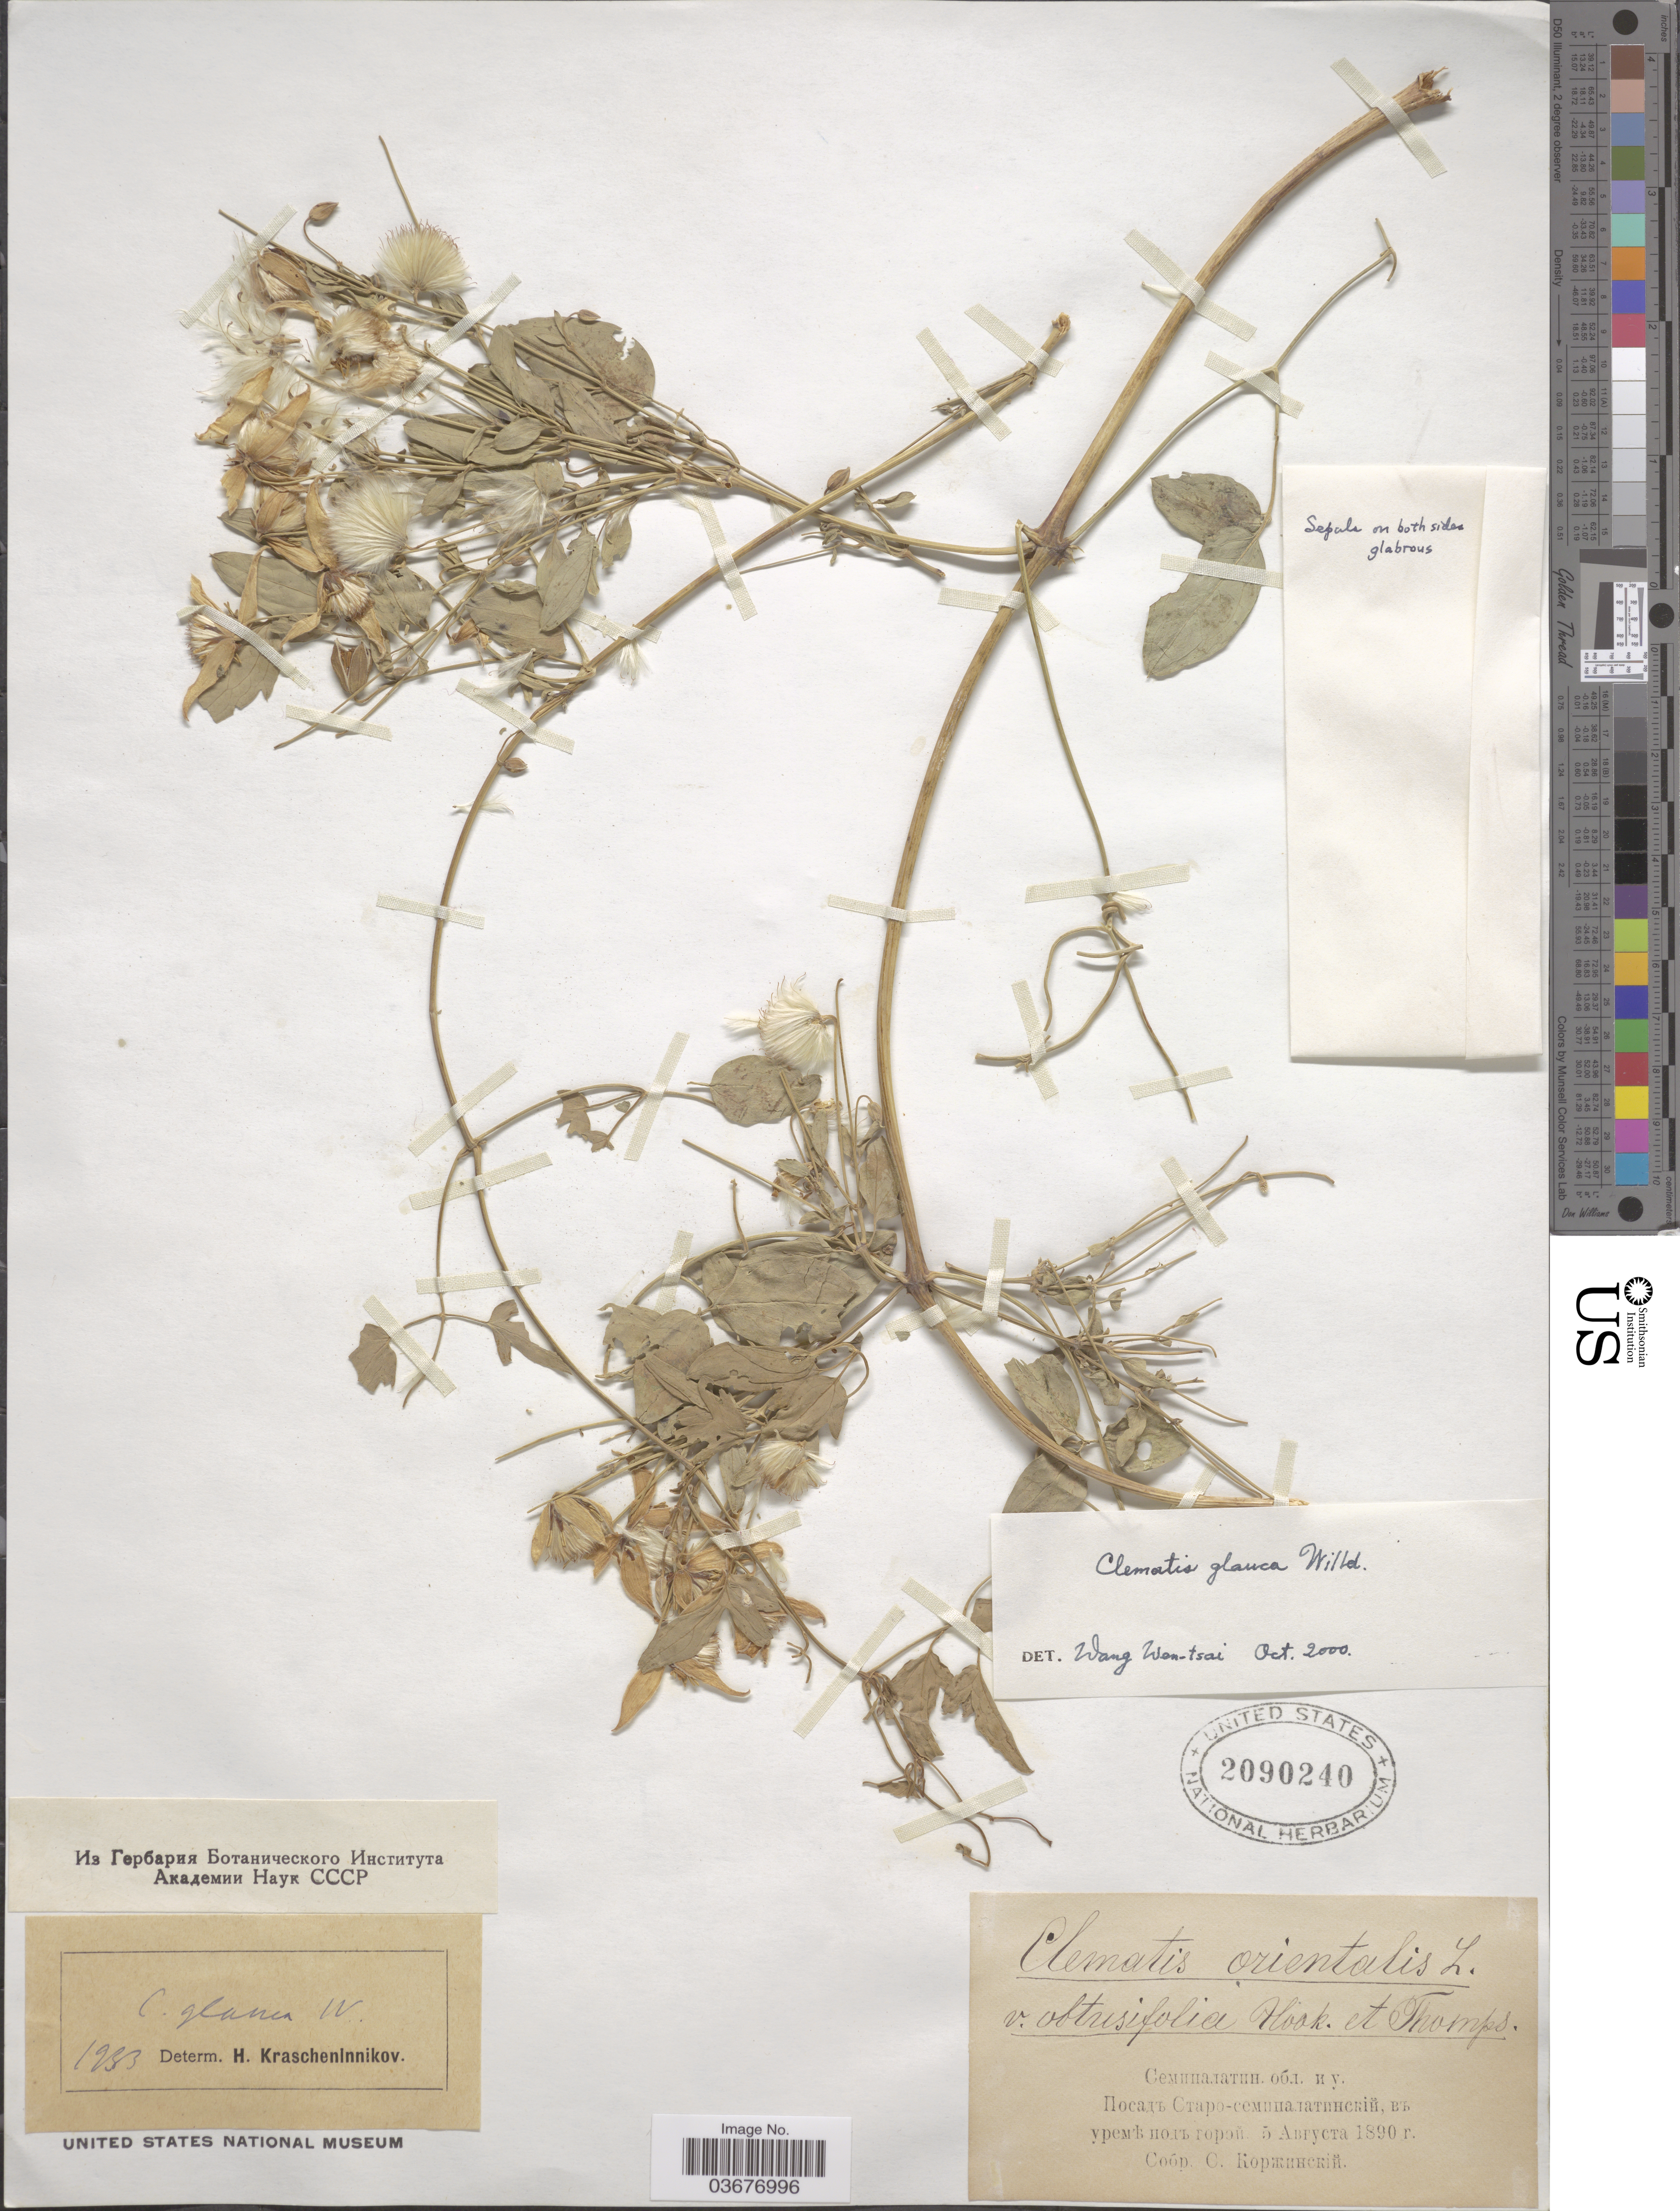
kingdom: Plantae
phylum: Tracheophyta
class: Magnoliopsida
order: Ranunculales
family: Ranunculaceae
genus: Clematis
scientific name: Clematis glauca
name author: Willd.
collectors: S. Korzchinsky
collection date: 1890-04-05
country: Kazakhstan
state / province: East Kazakhstan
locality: Semipalatinsk.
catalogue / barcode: US 2090240